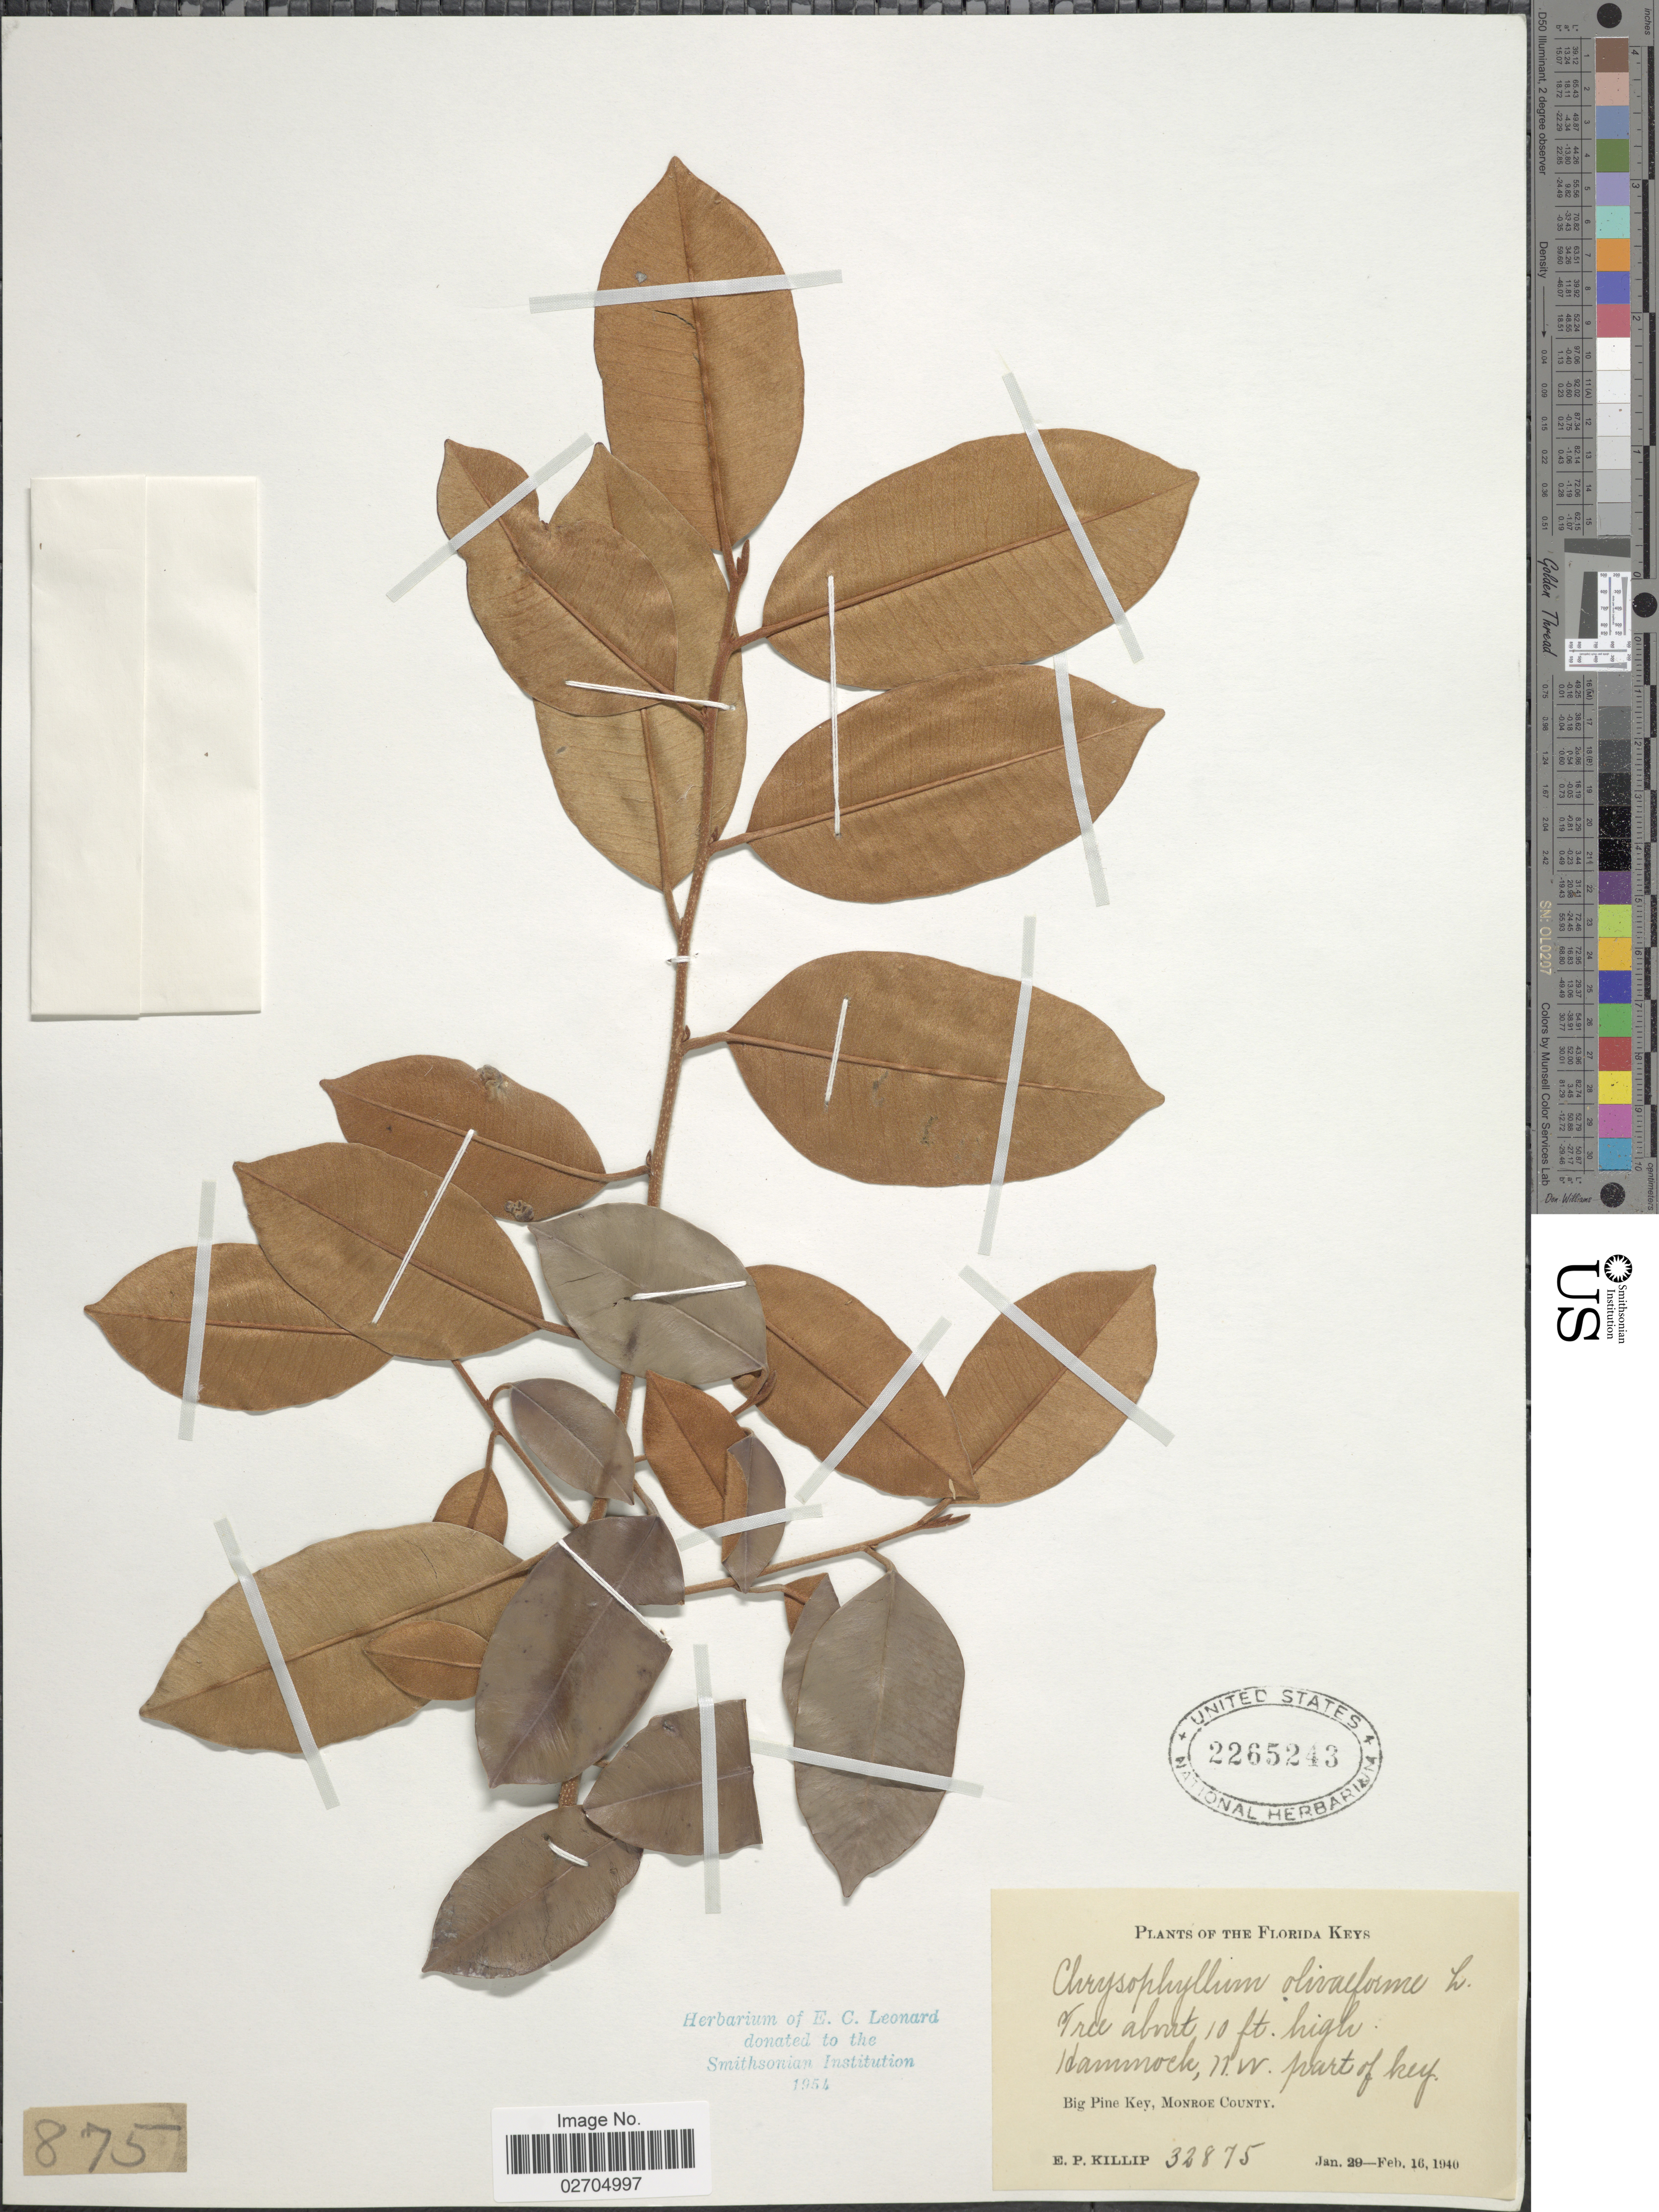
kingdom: Plantae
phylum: Tracheophyta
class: Magnoliopsida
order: Ericales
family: Sapotaceae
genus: Chrysophyllum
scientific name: Chrysophyllum oliviforme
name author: L.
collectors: E. P. Killip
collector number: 32875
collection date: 1940-01-29/1940-02-16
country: United States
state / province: Florida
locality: The Florida Keys, Hammock, N.W. part of key, Big Pine Key, Monroe County.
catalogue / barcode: US 2265243